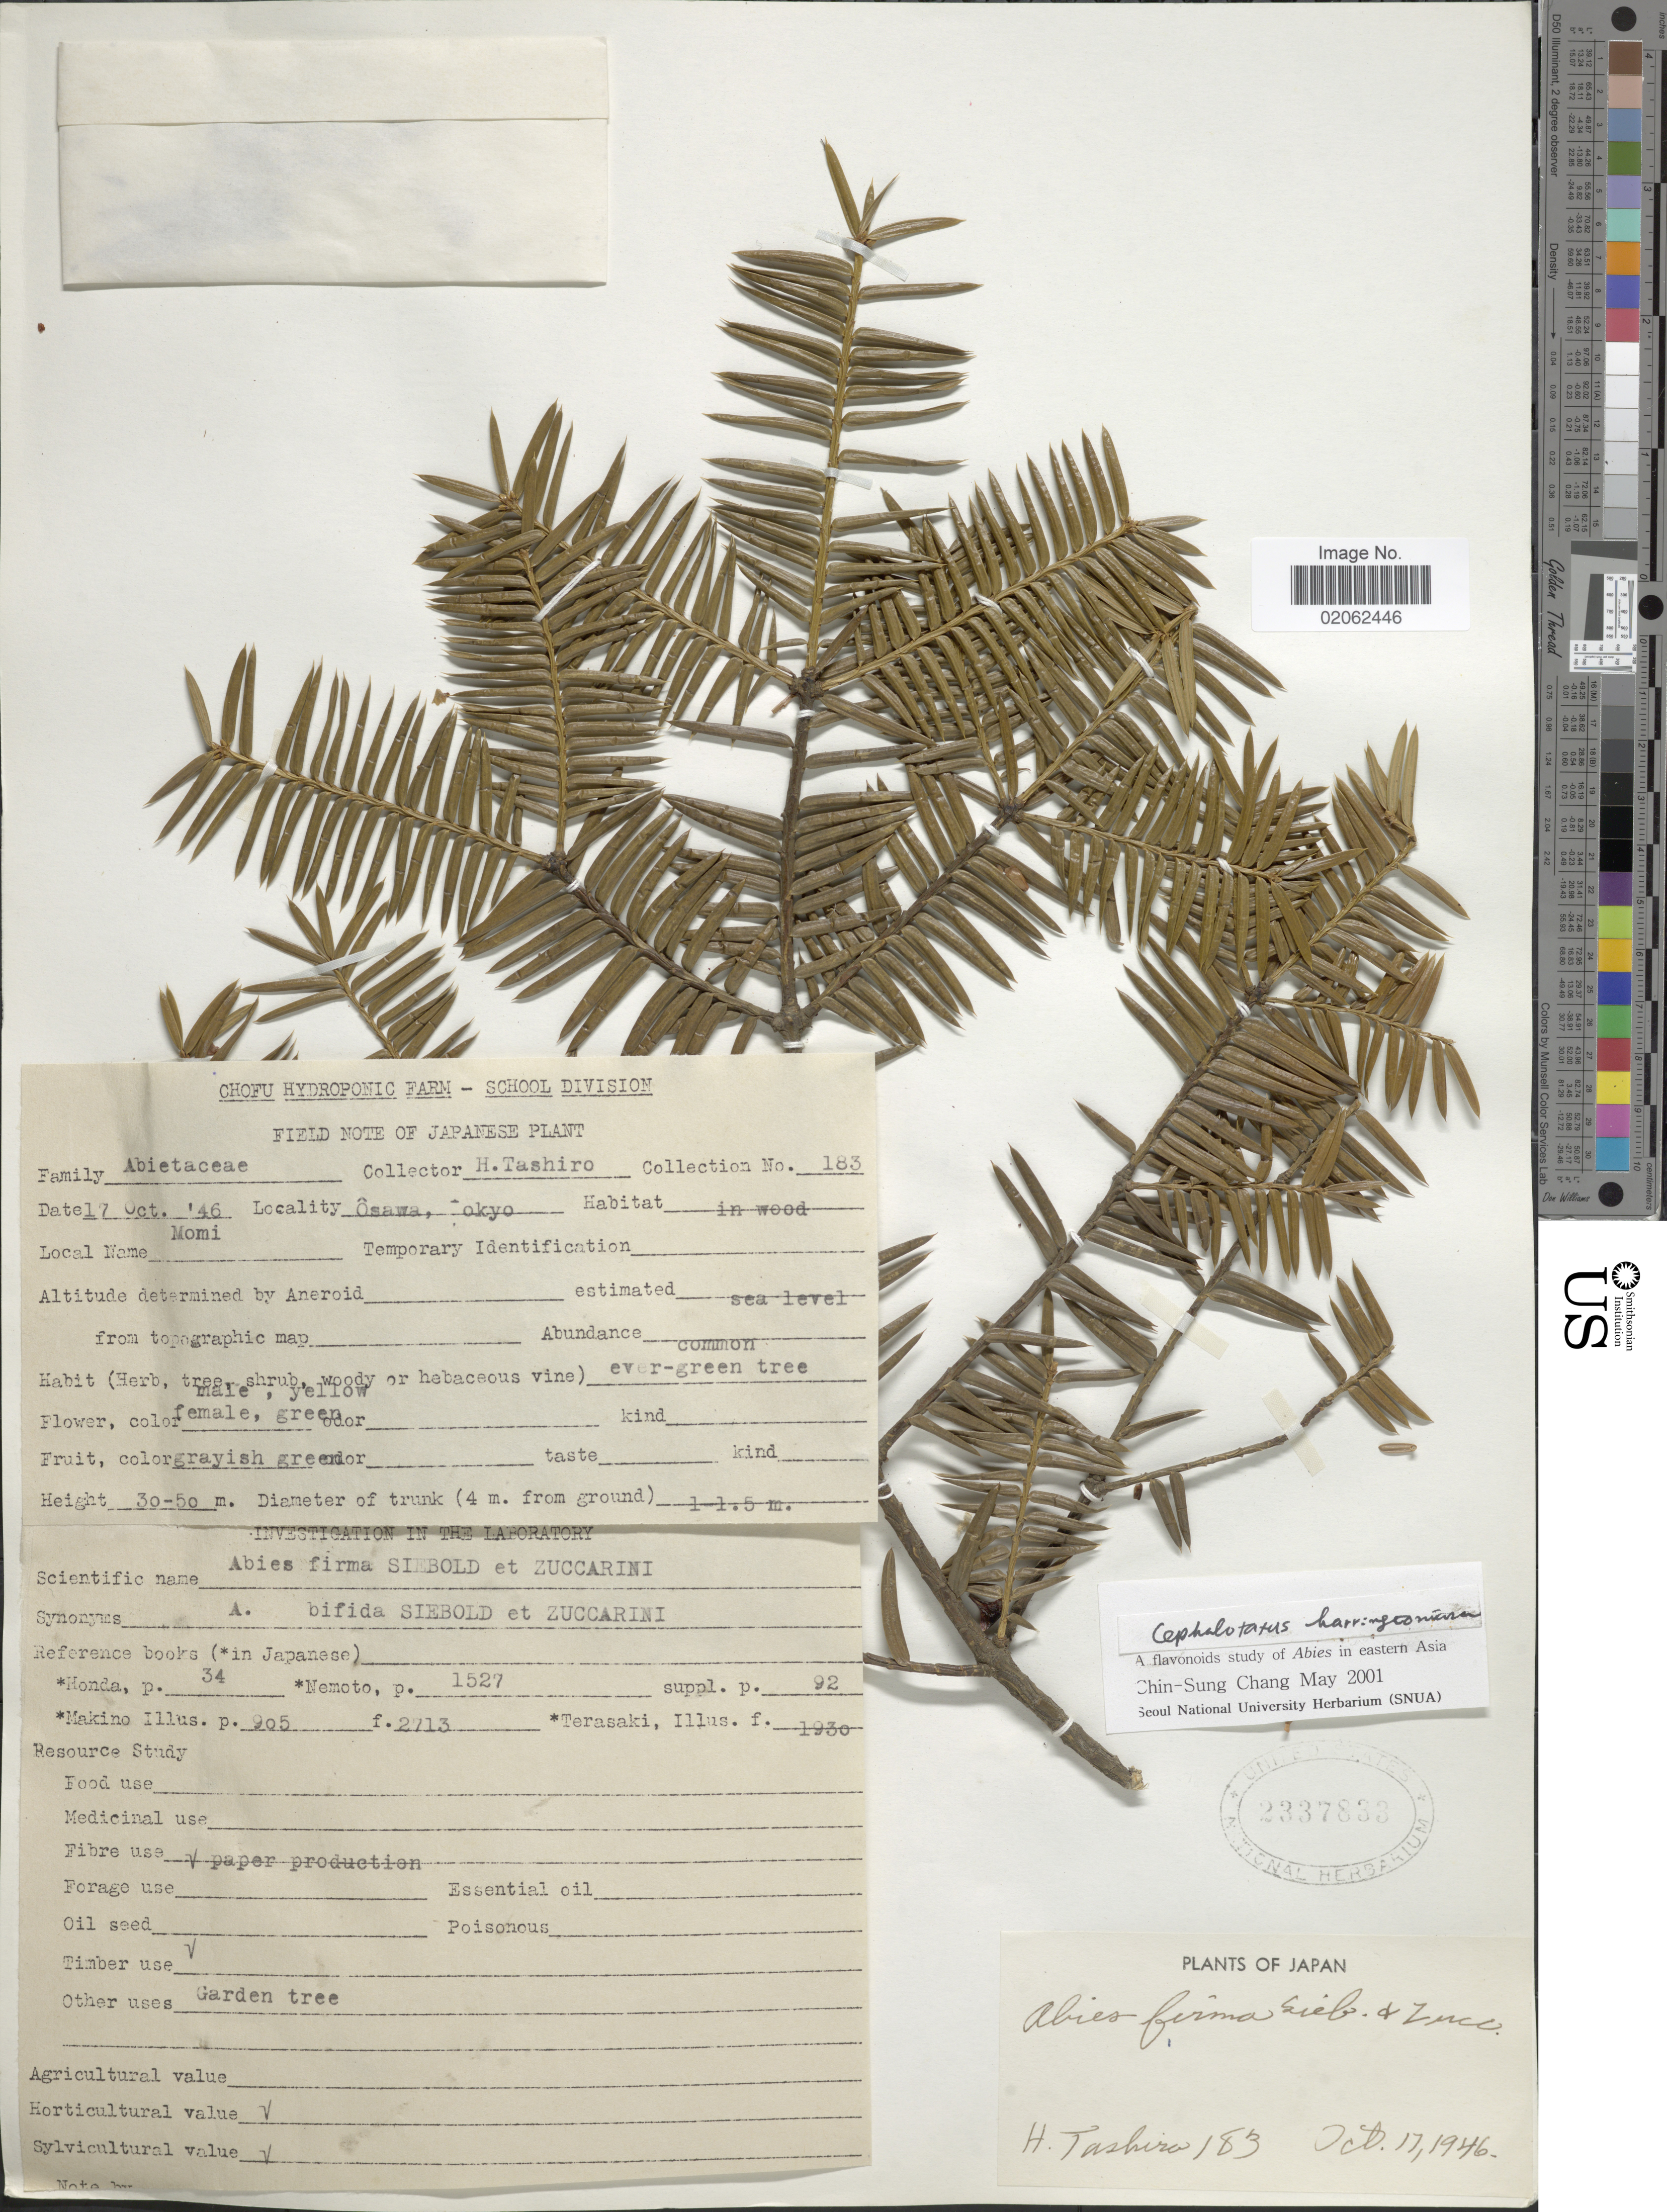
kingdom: Plantae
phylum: Tracheophyta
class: Pinopsida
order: Pinales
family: Cephalotaxaceae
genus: Cephalotaxus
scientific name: Cephalotaxus harringtonia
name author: (Knight) K. Koch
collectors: H. Tashiro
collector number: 183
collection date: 1946-10-17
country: Japan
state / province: Tokyo, Federal City of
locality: Osawa, Tokyo.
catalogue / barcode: US 2337833